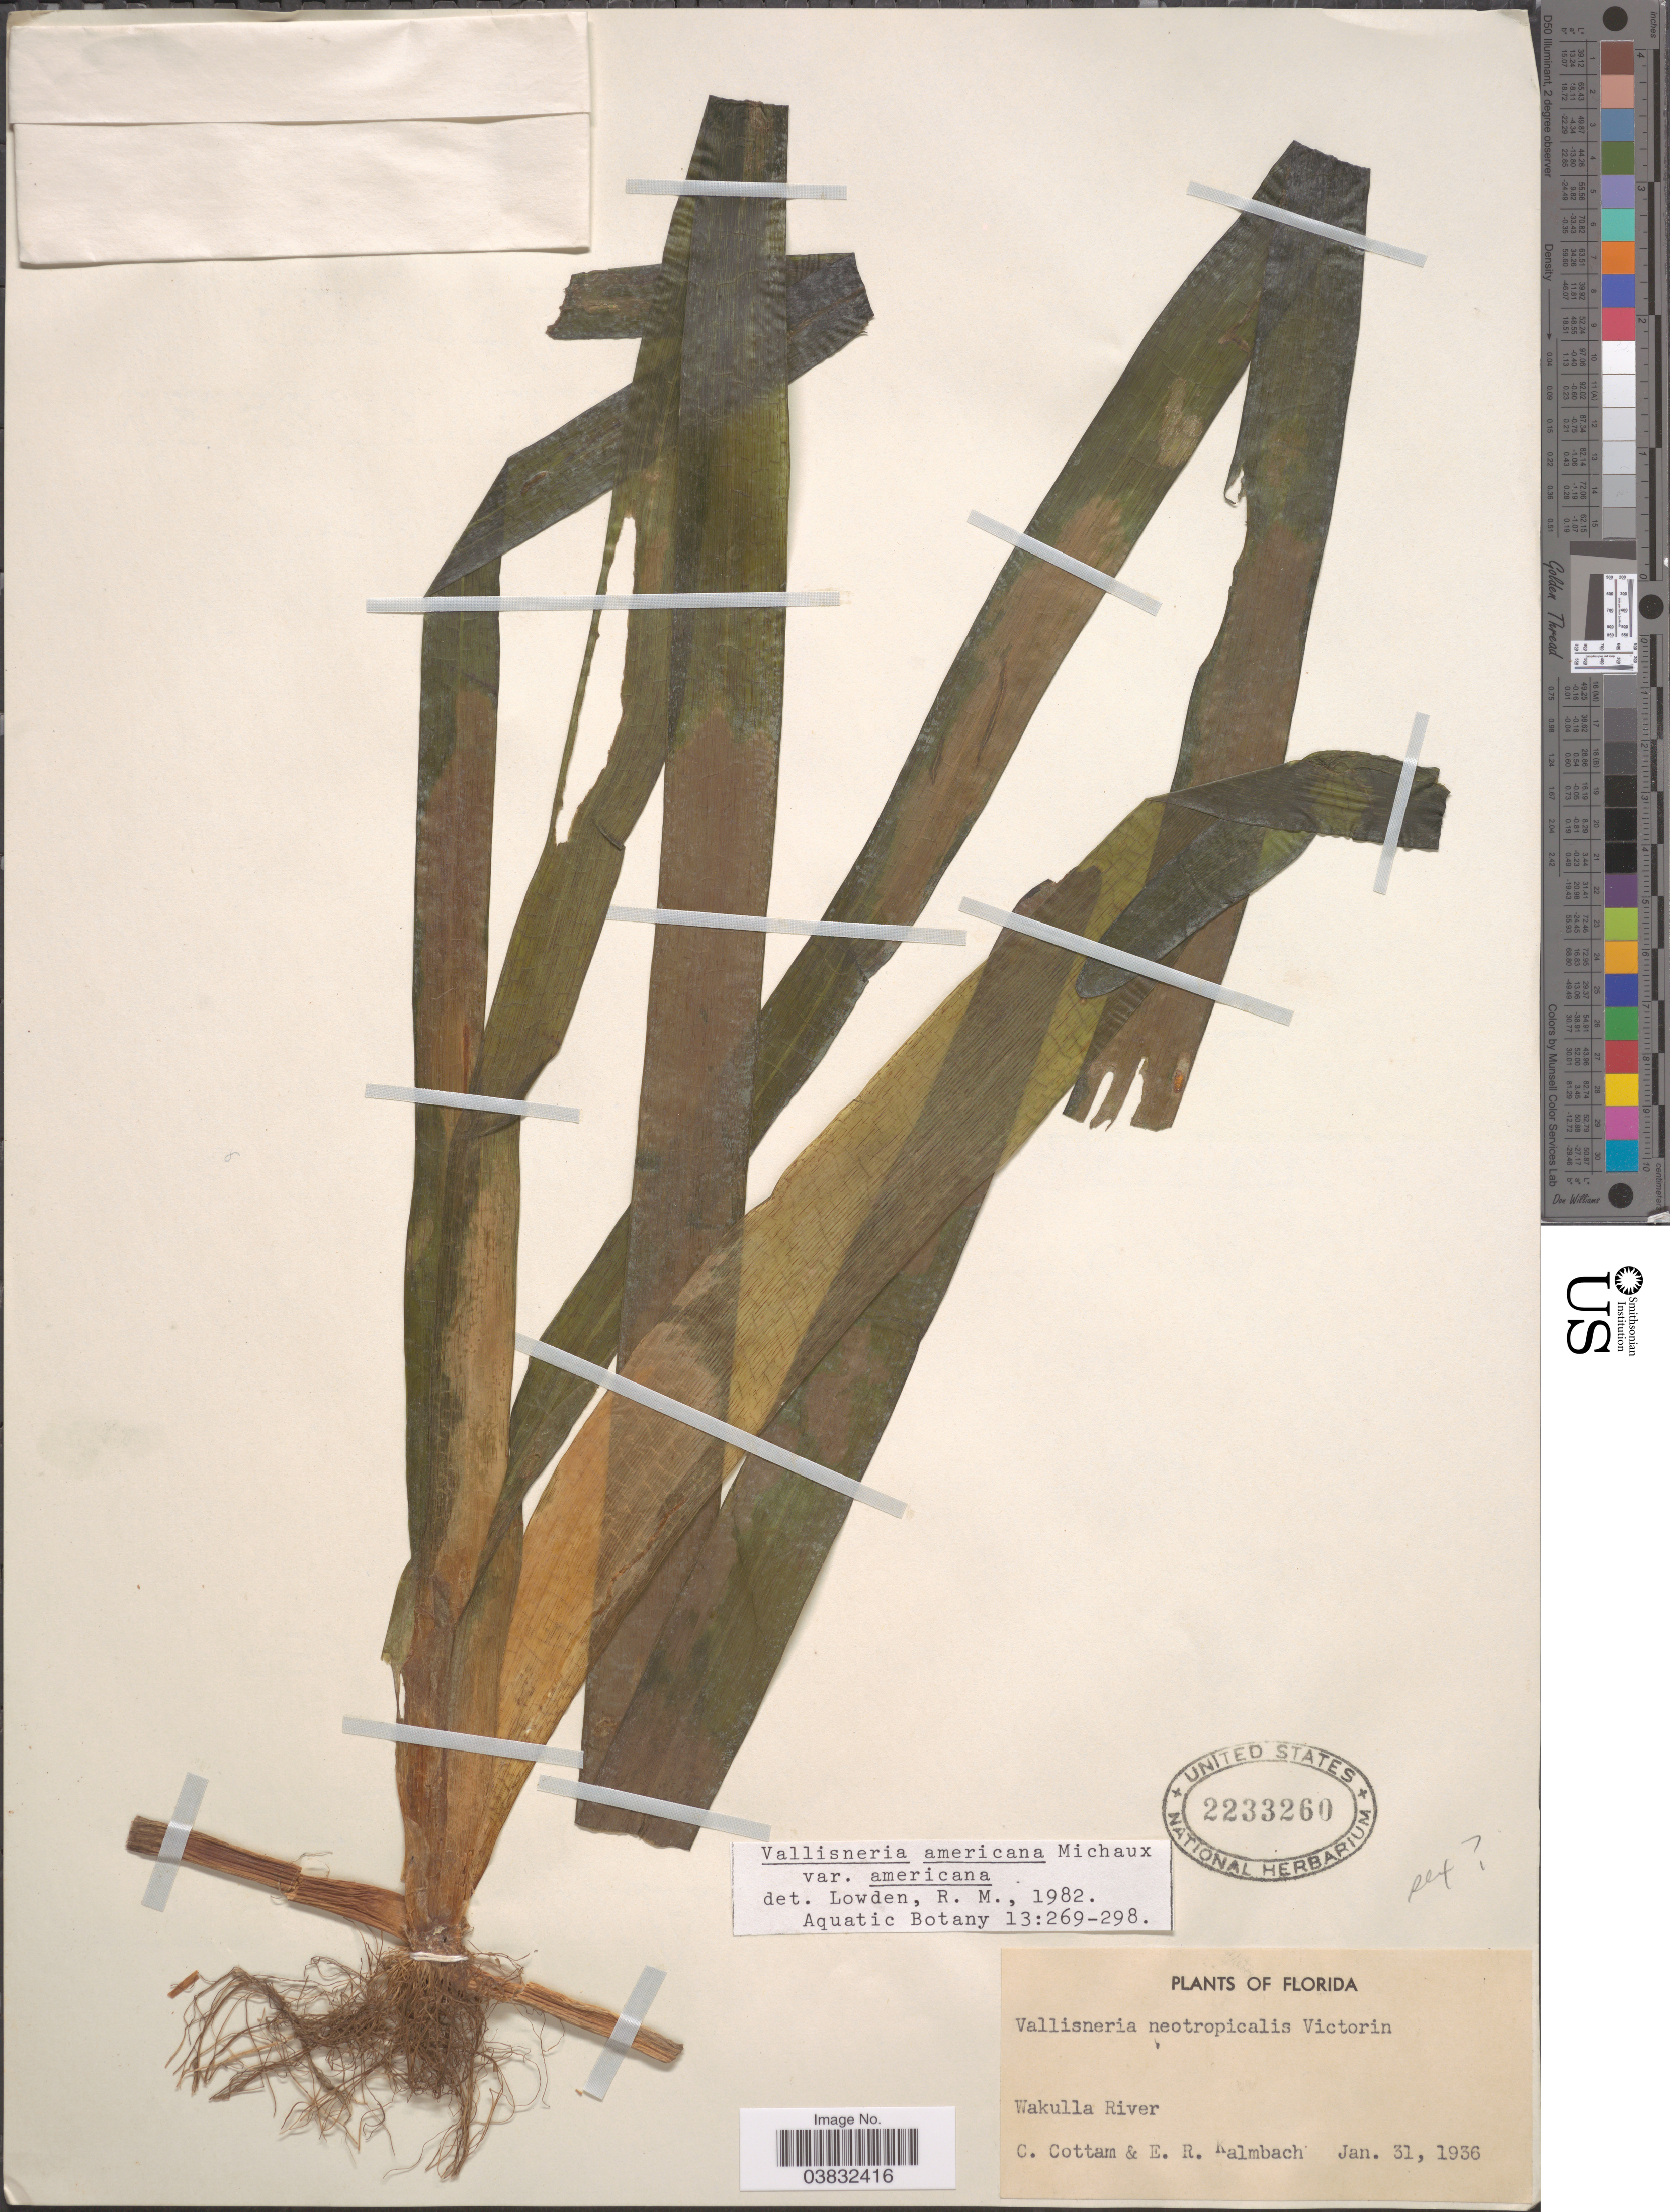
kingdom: Plantae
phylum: Tracheophyta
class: Liliopsida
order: Alismatales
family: Hydrocharitaceae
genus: Vallisneria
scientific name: Vallisneria americana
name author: Michx.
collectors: C. Cottam & E. Kalmbach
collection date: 1936-01-31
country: United States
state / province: Florida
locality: Wakulla River.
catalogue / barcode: US 2233260